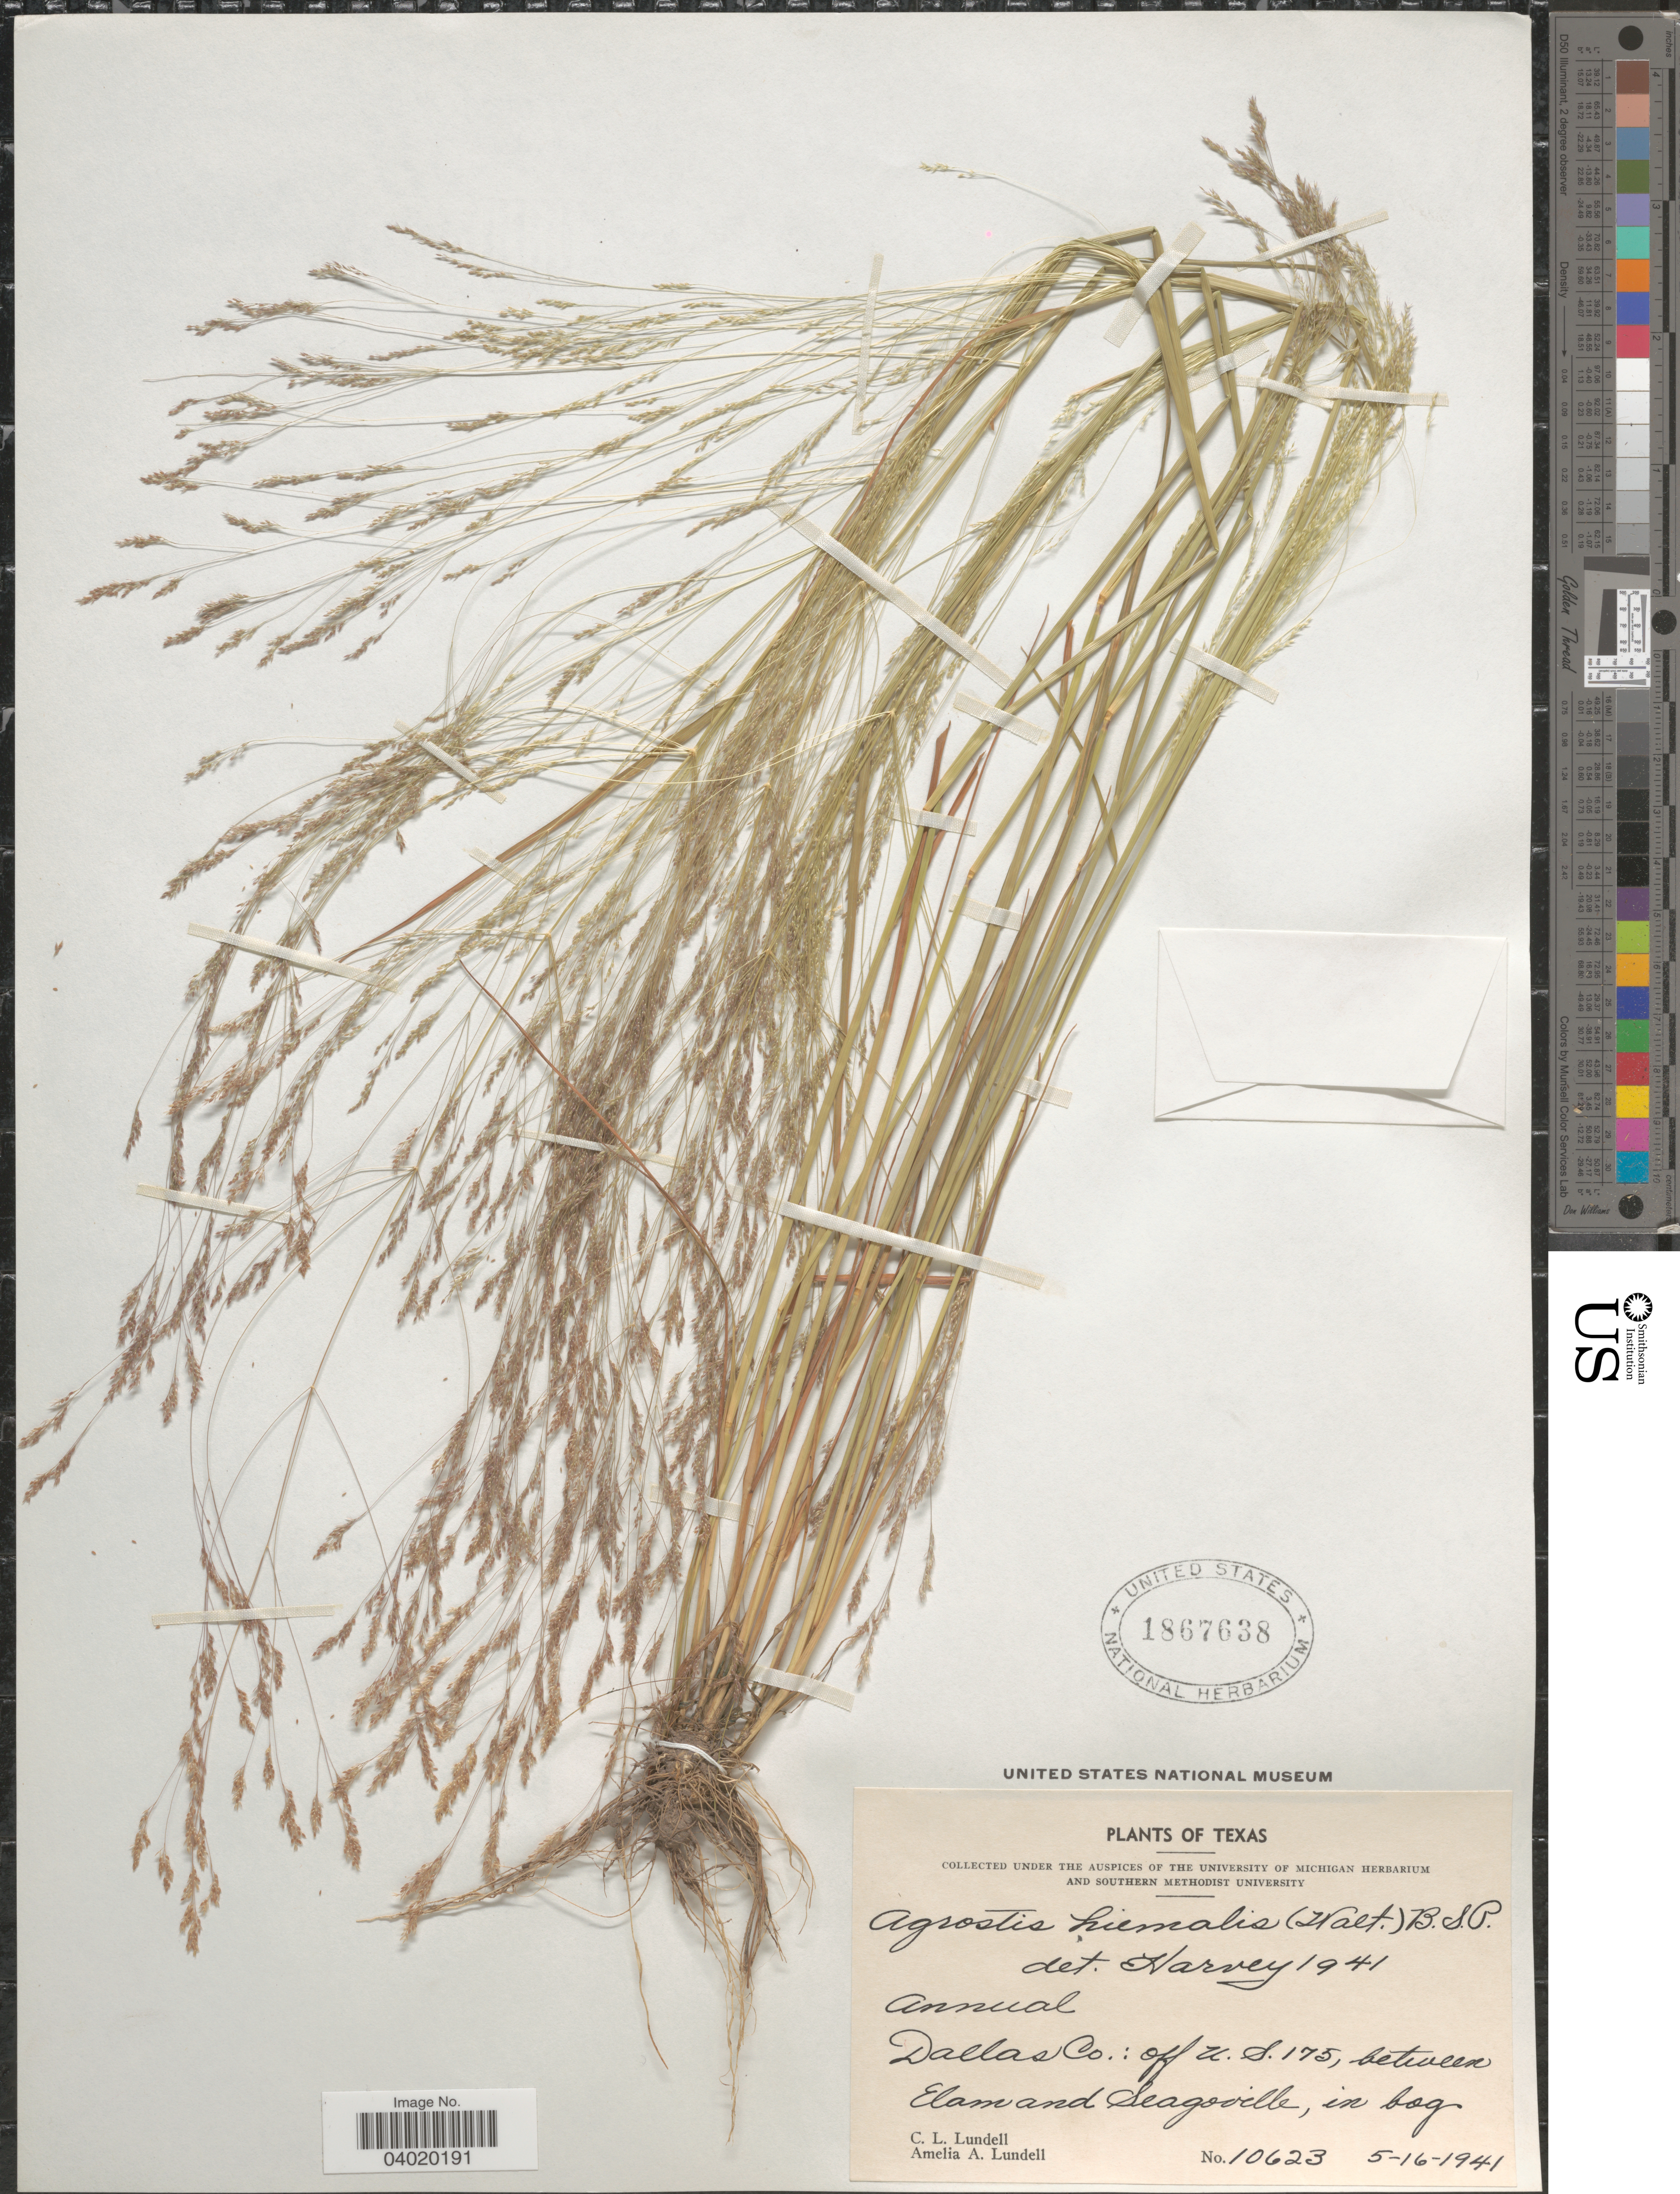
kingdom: Plantae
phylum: Tracheophyta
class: Liliopsida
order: Poales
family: Poaceae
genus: Agrostis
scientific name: Agrostis hyemalis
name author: (Walter) Britton et al.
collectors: C. L. Lundell & A. A. Lundell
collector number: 10623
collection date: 1941-05-16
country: United States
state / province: Texas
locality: Dallas Co.: off U.S. 175, between Elam and Seagoville.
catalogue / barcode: US 1867638